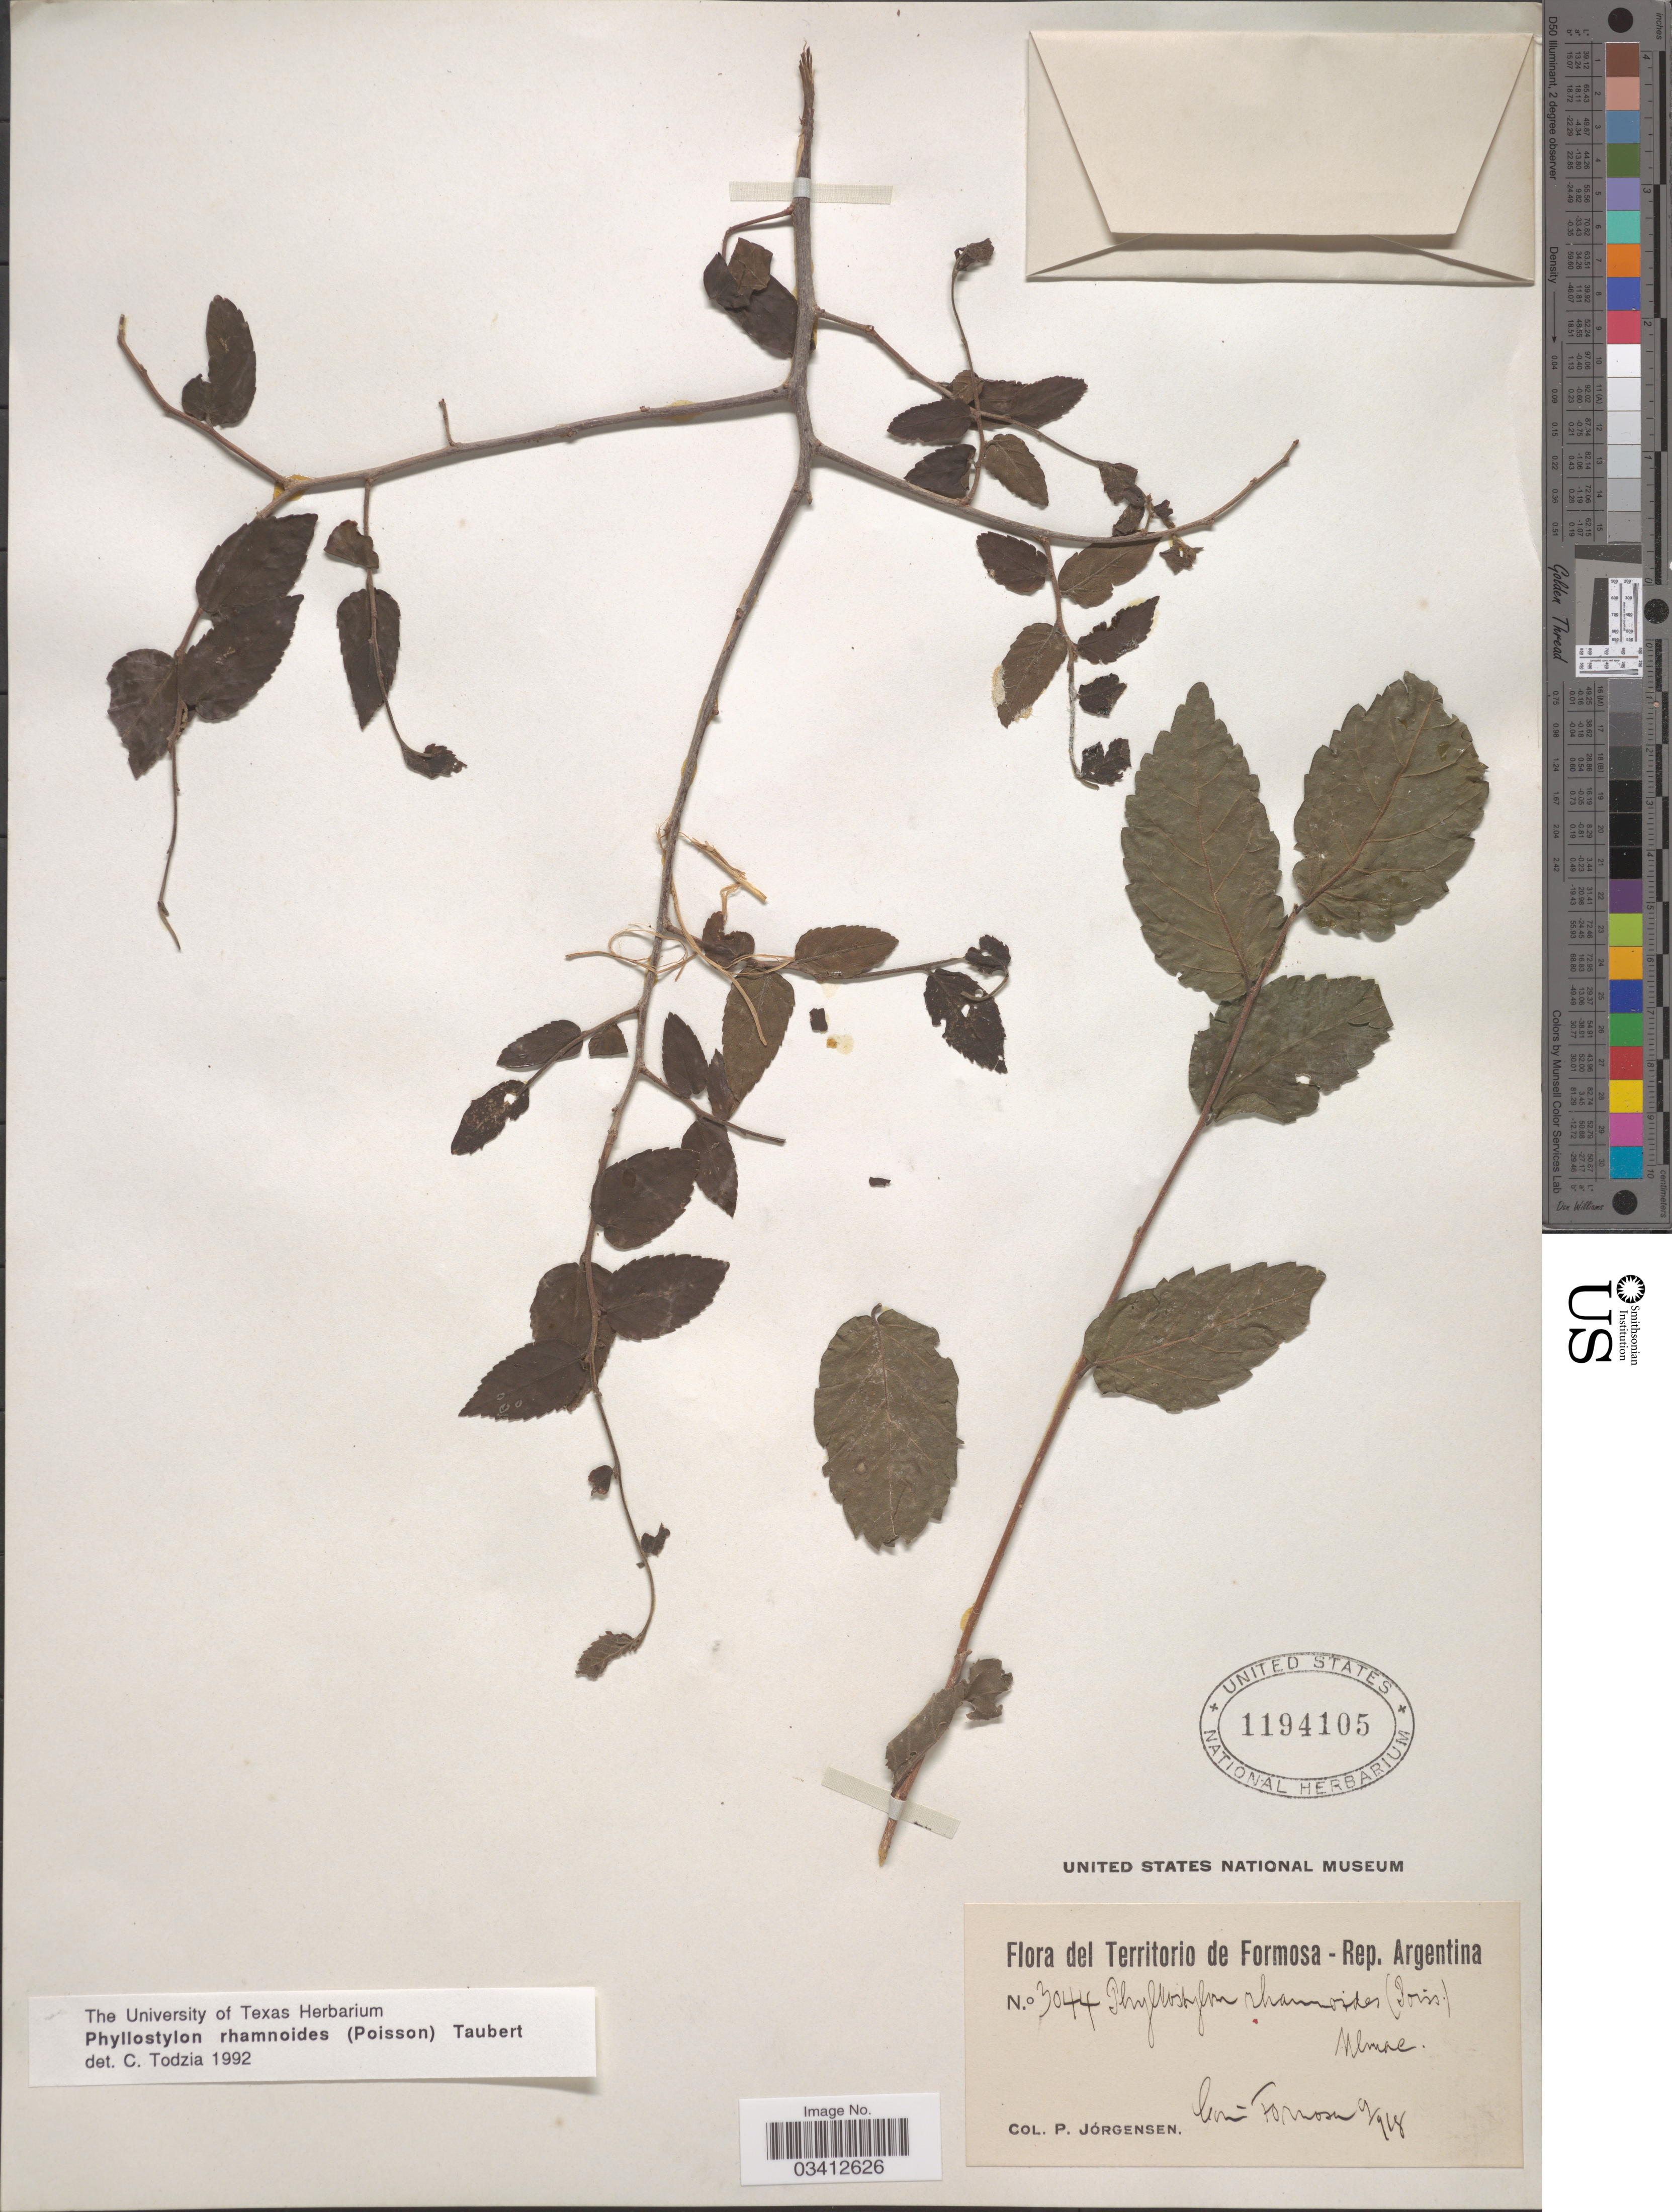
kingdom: Plantae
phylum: Tracheophyta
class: Magnoliopsida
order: Rosales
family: Ulmaceae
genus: Phyllostylon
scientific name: Phyllostylon rhamnoides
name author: (J. Poiss.) Taub.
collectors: P. Jörgensen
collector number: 3044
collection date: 1918-09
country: Argentina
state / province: Formosa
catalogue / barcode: US 1194105